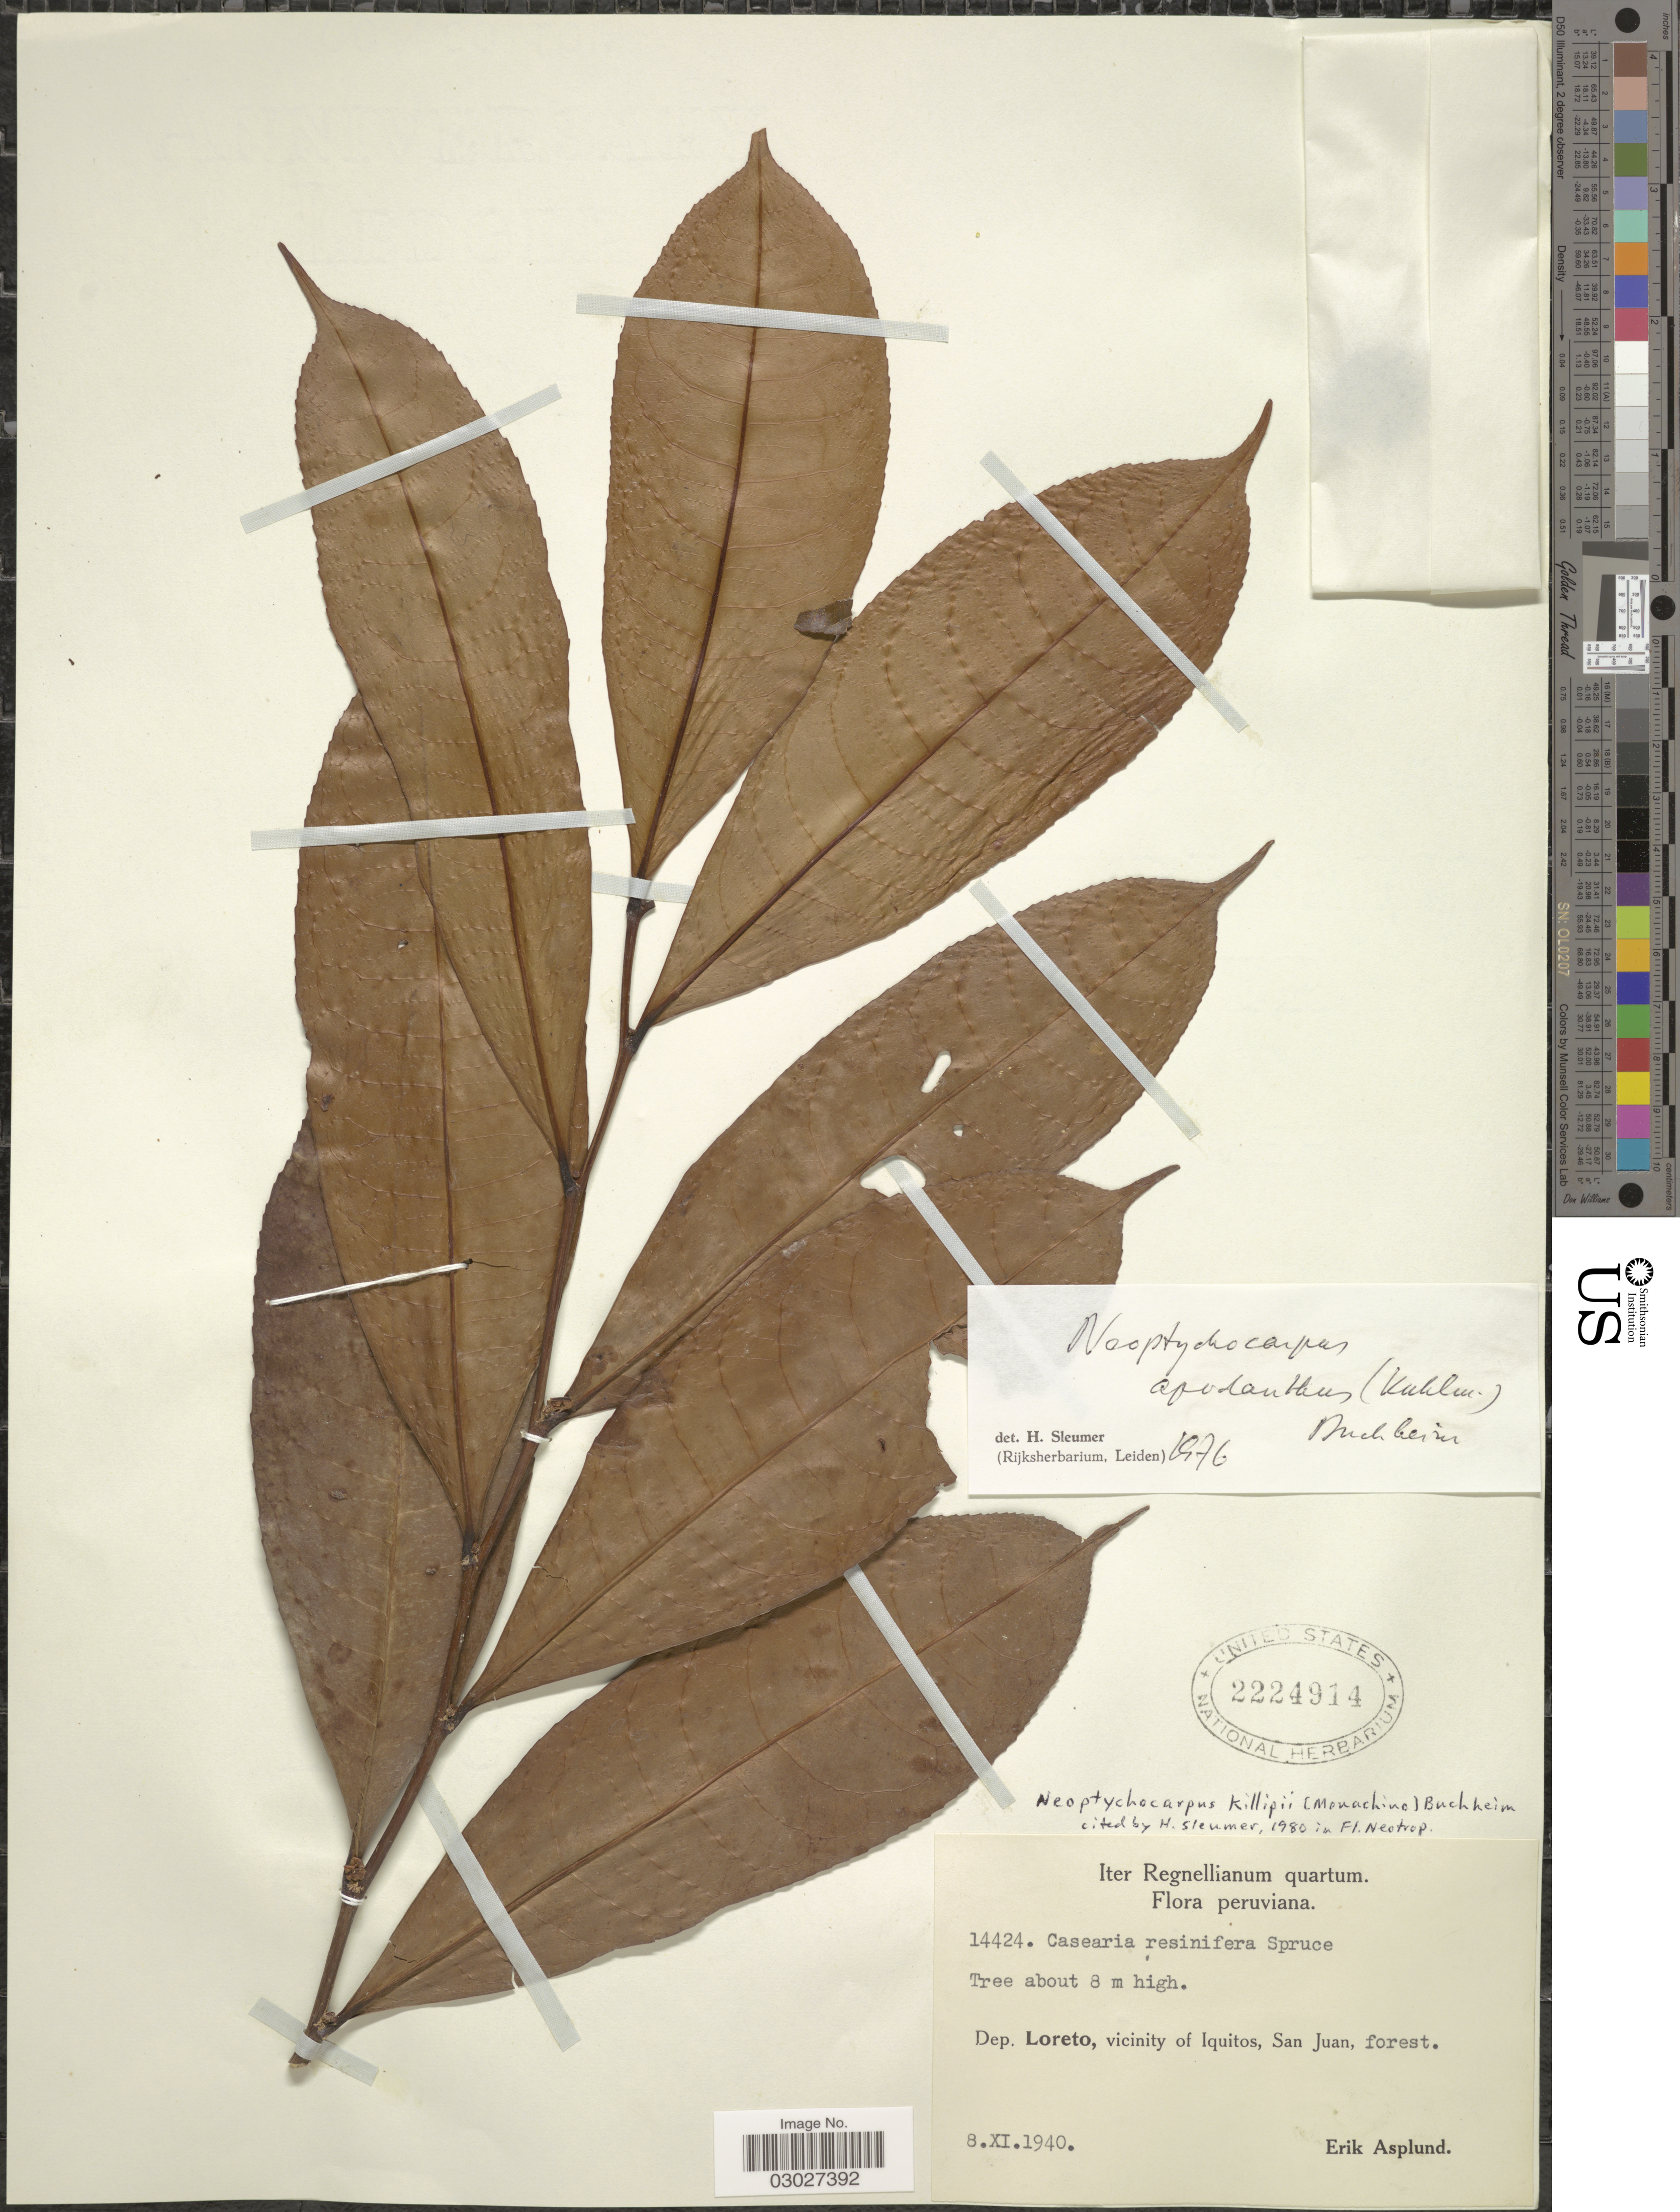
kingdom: Plantae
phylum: Tracheophyta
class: Magnoliopsida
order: Malpighiales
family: Salicaceae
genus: Casearia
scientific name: Casearia killipii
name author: (Monach.) Mestier et al.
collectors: E. Asplund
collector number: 14424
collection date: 1940-11-08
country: Peru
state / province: Loreto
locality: Dep. Loreto, vicinity of Iquitos, San Juan, forest.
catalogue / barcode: US 2224914